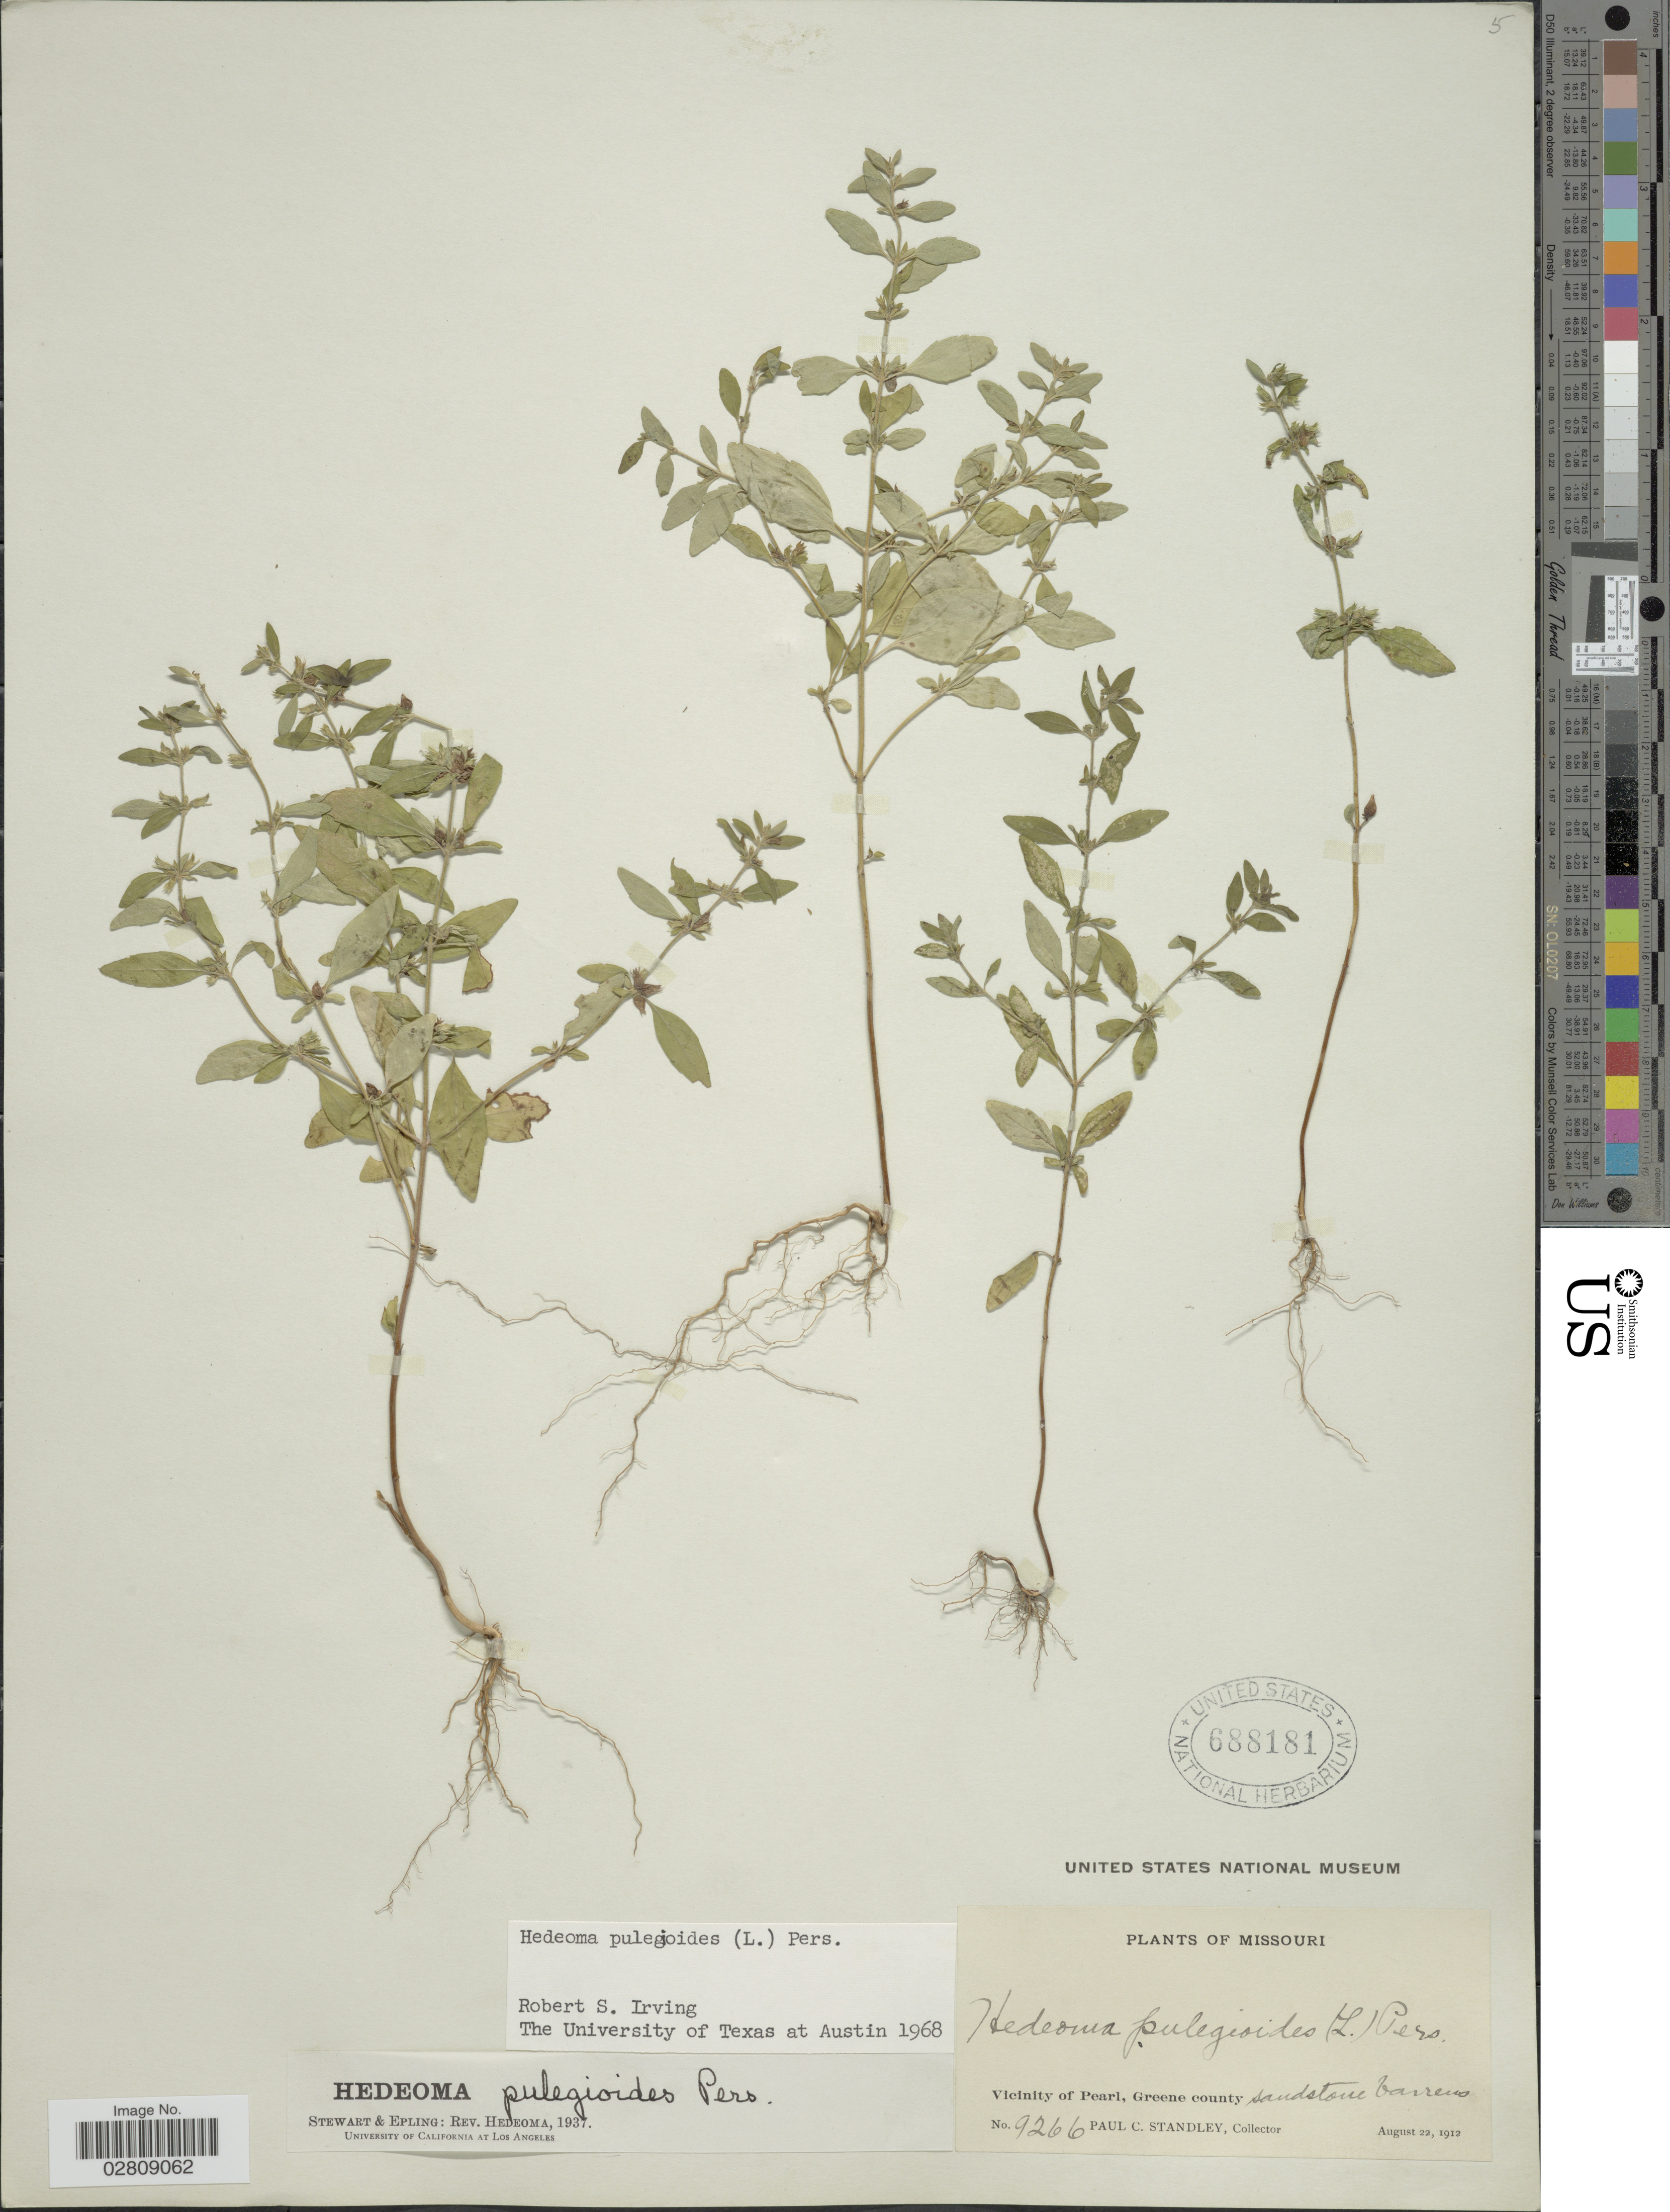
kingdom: Plantae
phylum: Tracheophyta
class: Magnoliopsida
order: Lamiales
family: Lamiaceae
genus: Hedeoma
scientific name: Hedeoma pulegioides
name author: (L.) Pers.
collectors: P. C. Standley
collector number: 9266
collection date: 1912-08-22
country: United States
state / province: Missouri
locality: Vicinity of Pearl, Greene County.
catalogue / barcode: US 688181